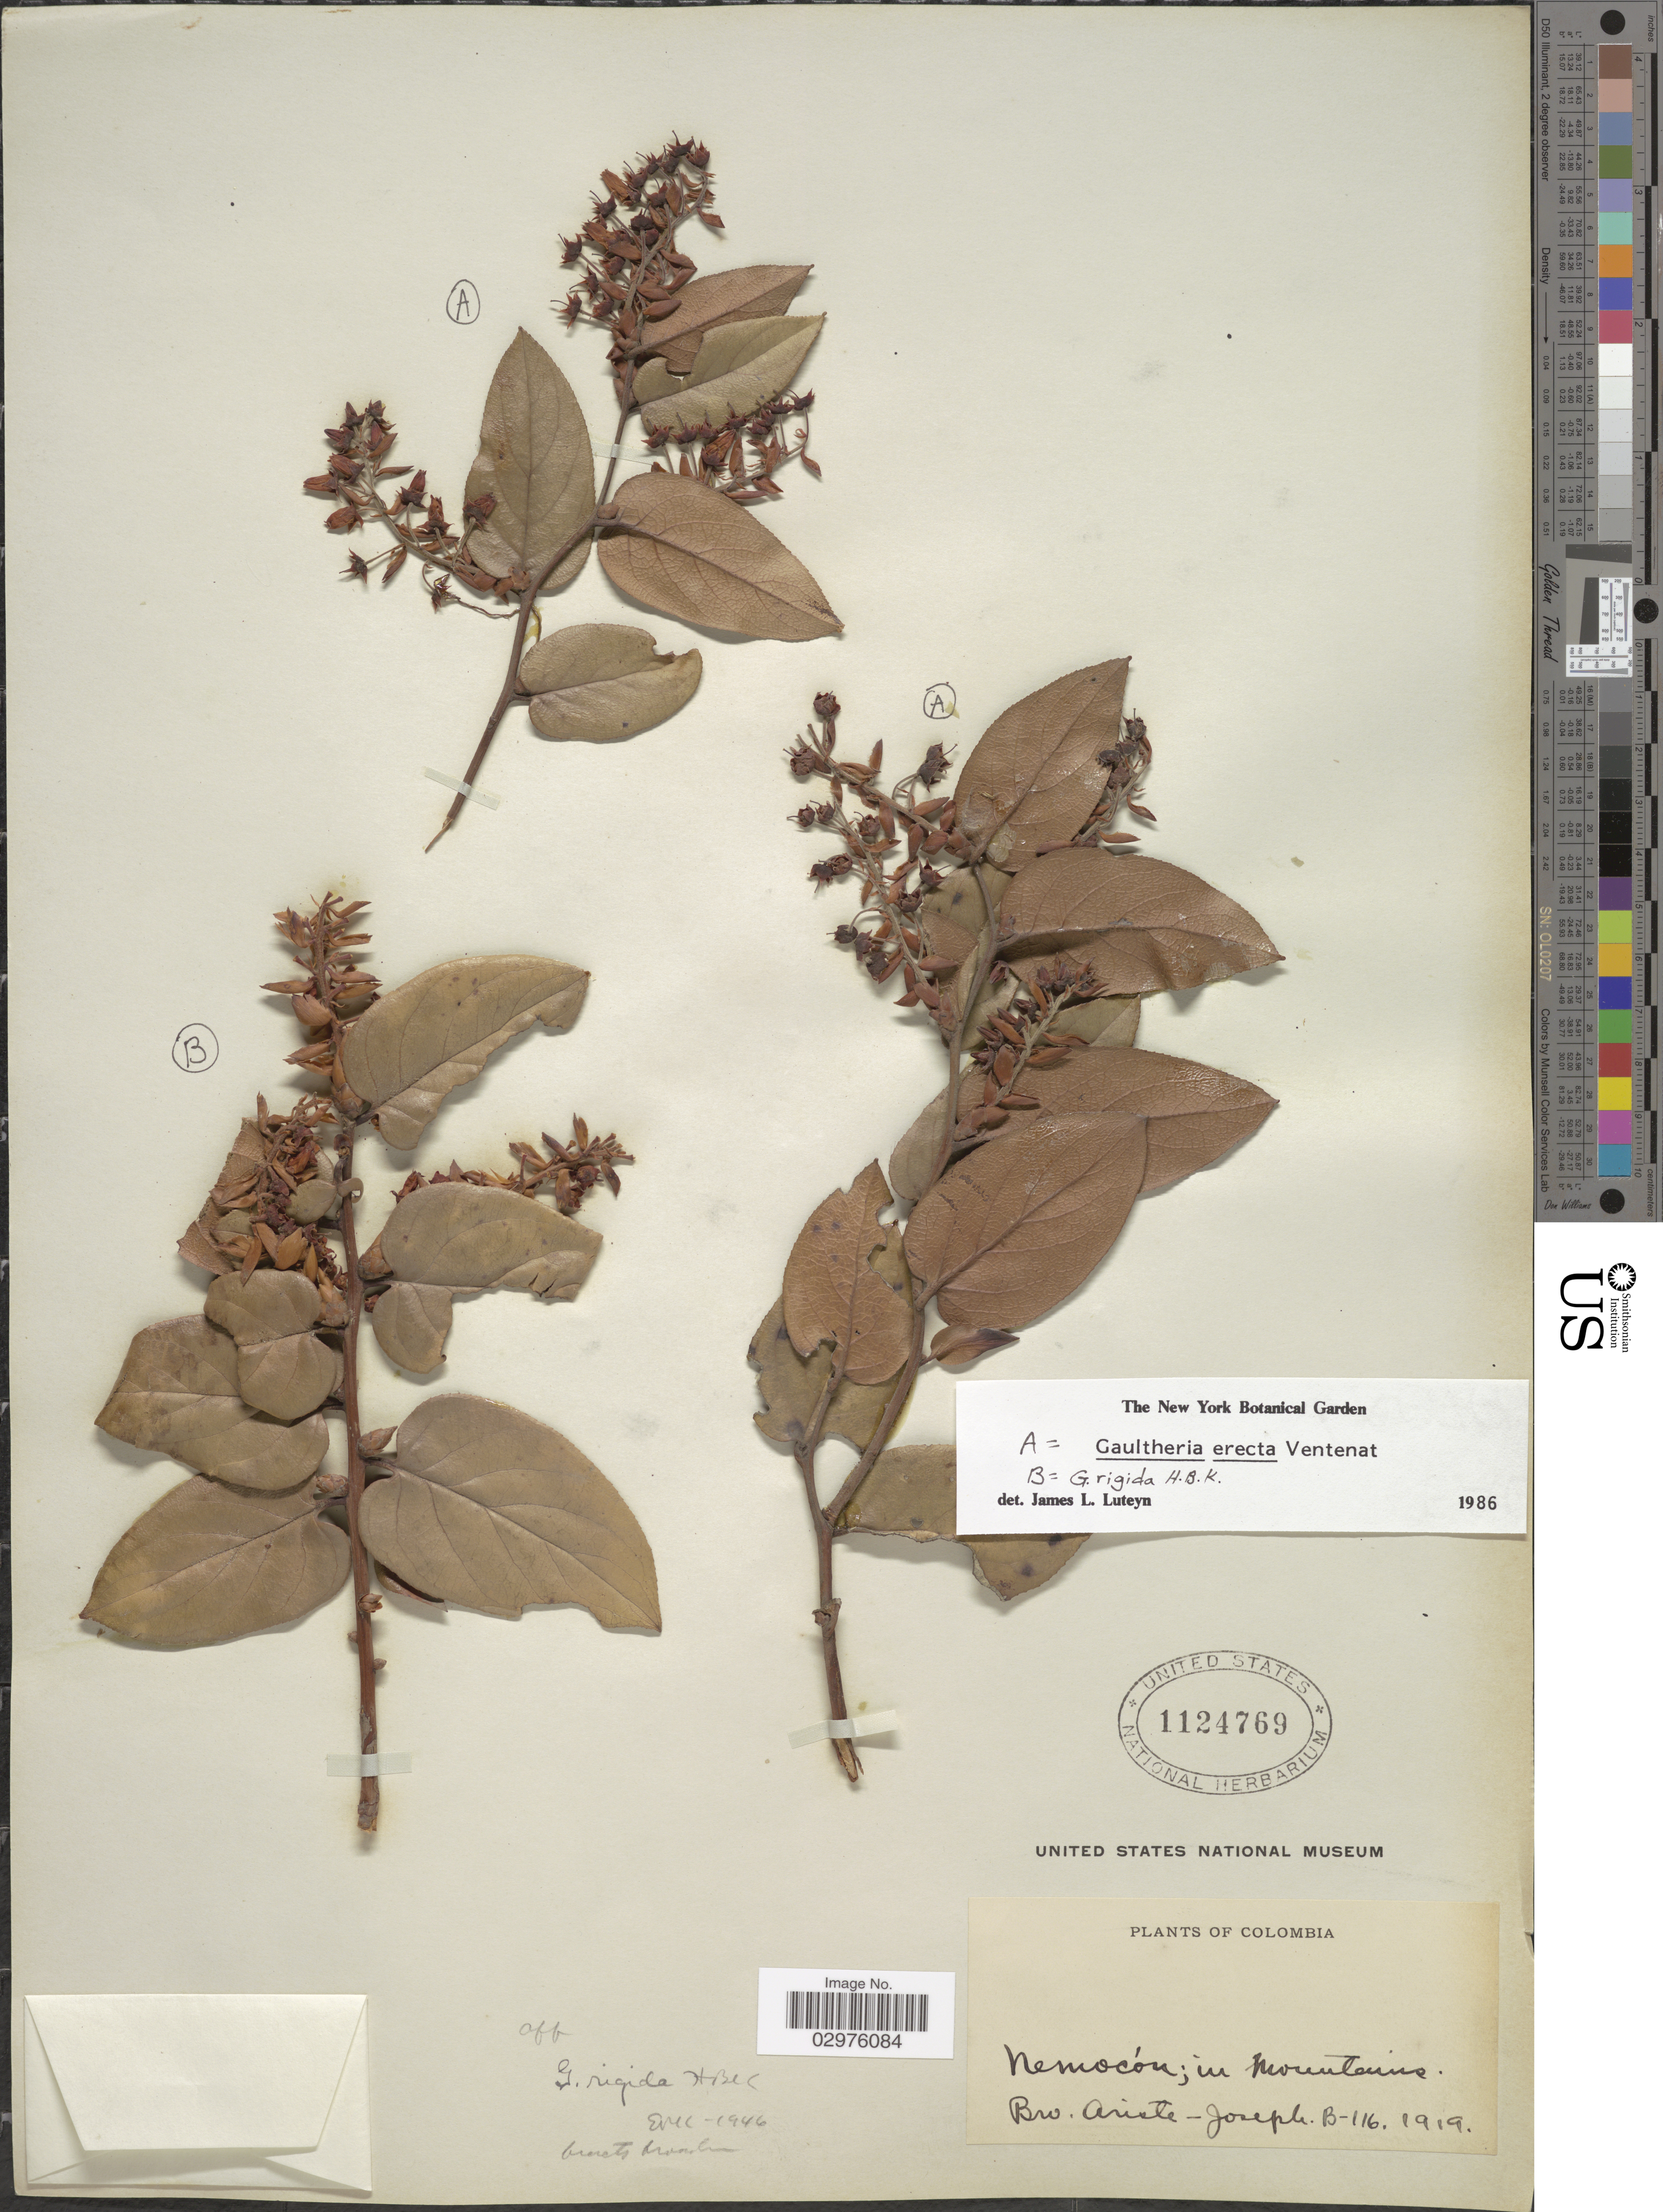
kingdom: Plantae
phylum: Tracheophyta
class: Magnoliopsida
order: Ericales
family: Ericaceae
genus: Gaultheria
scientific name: Gaultheria erecta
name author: Vent.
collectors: Bro. Ariste-Joseph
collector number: B-116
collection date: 1919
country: Colombia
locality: Nemocó; in Mountains.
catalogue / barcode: US 1124769